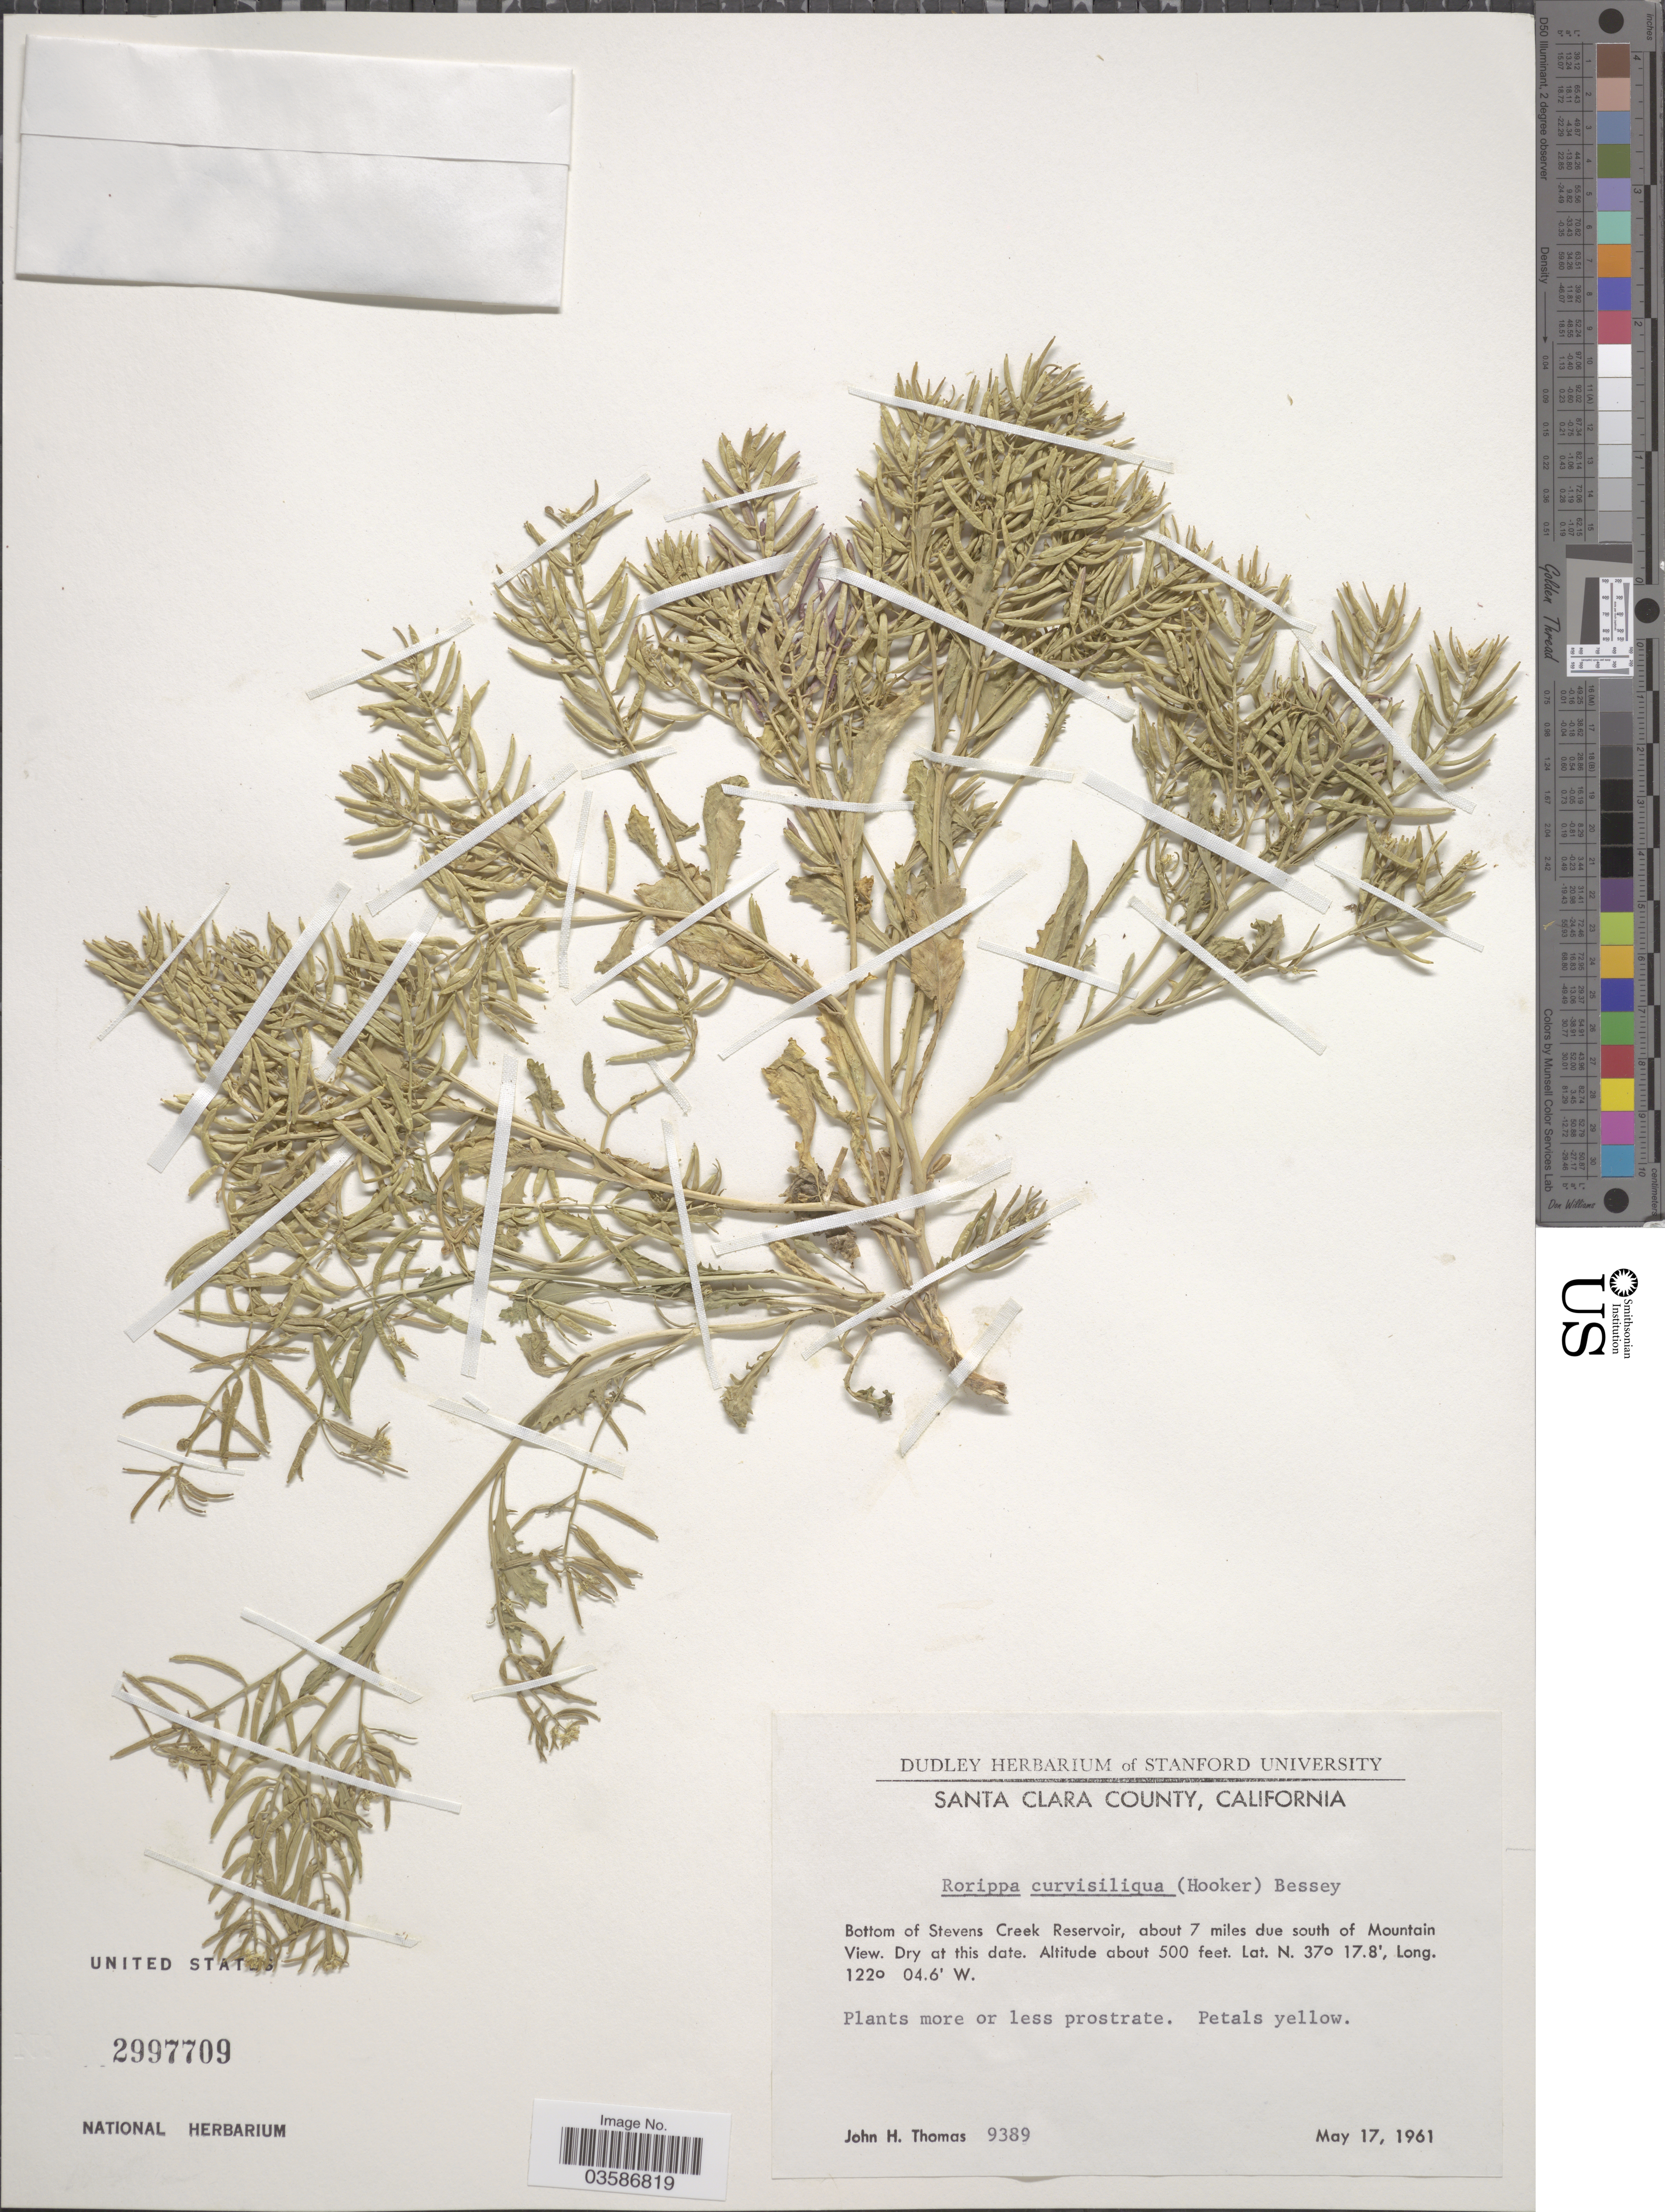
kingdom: Plantae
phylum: Tracheophyta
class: Magnoliopsida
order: Brassicales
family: Brassicaceae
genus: Rorippa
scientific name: Rorippa curvisiliqua var. curvisiliqua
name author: (Hook.) Bessey ex Britton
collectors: J. H. Thomas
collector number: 9389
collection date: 1961-05-17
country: United States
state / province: California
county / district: Santa Clara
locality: Santa Clara County. Bottom of Stevens Creek Reservoir, about 7 miles due south of Mountain View.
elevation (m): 152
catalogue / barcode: US 2997709